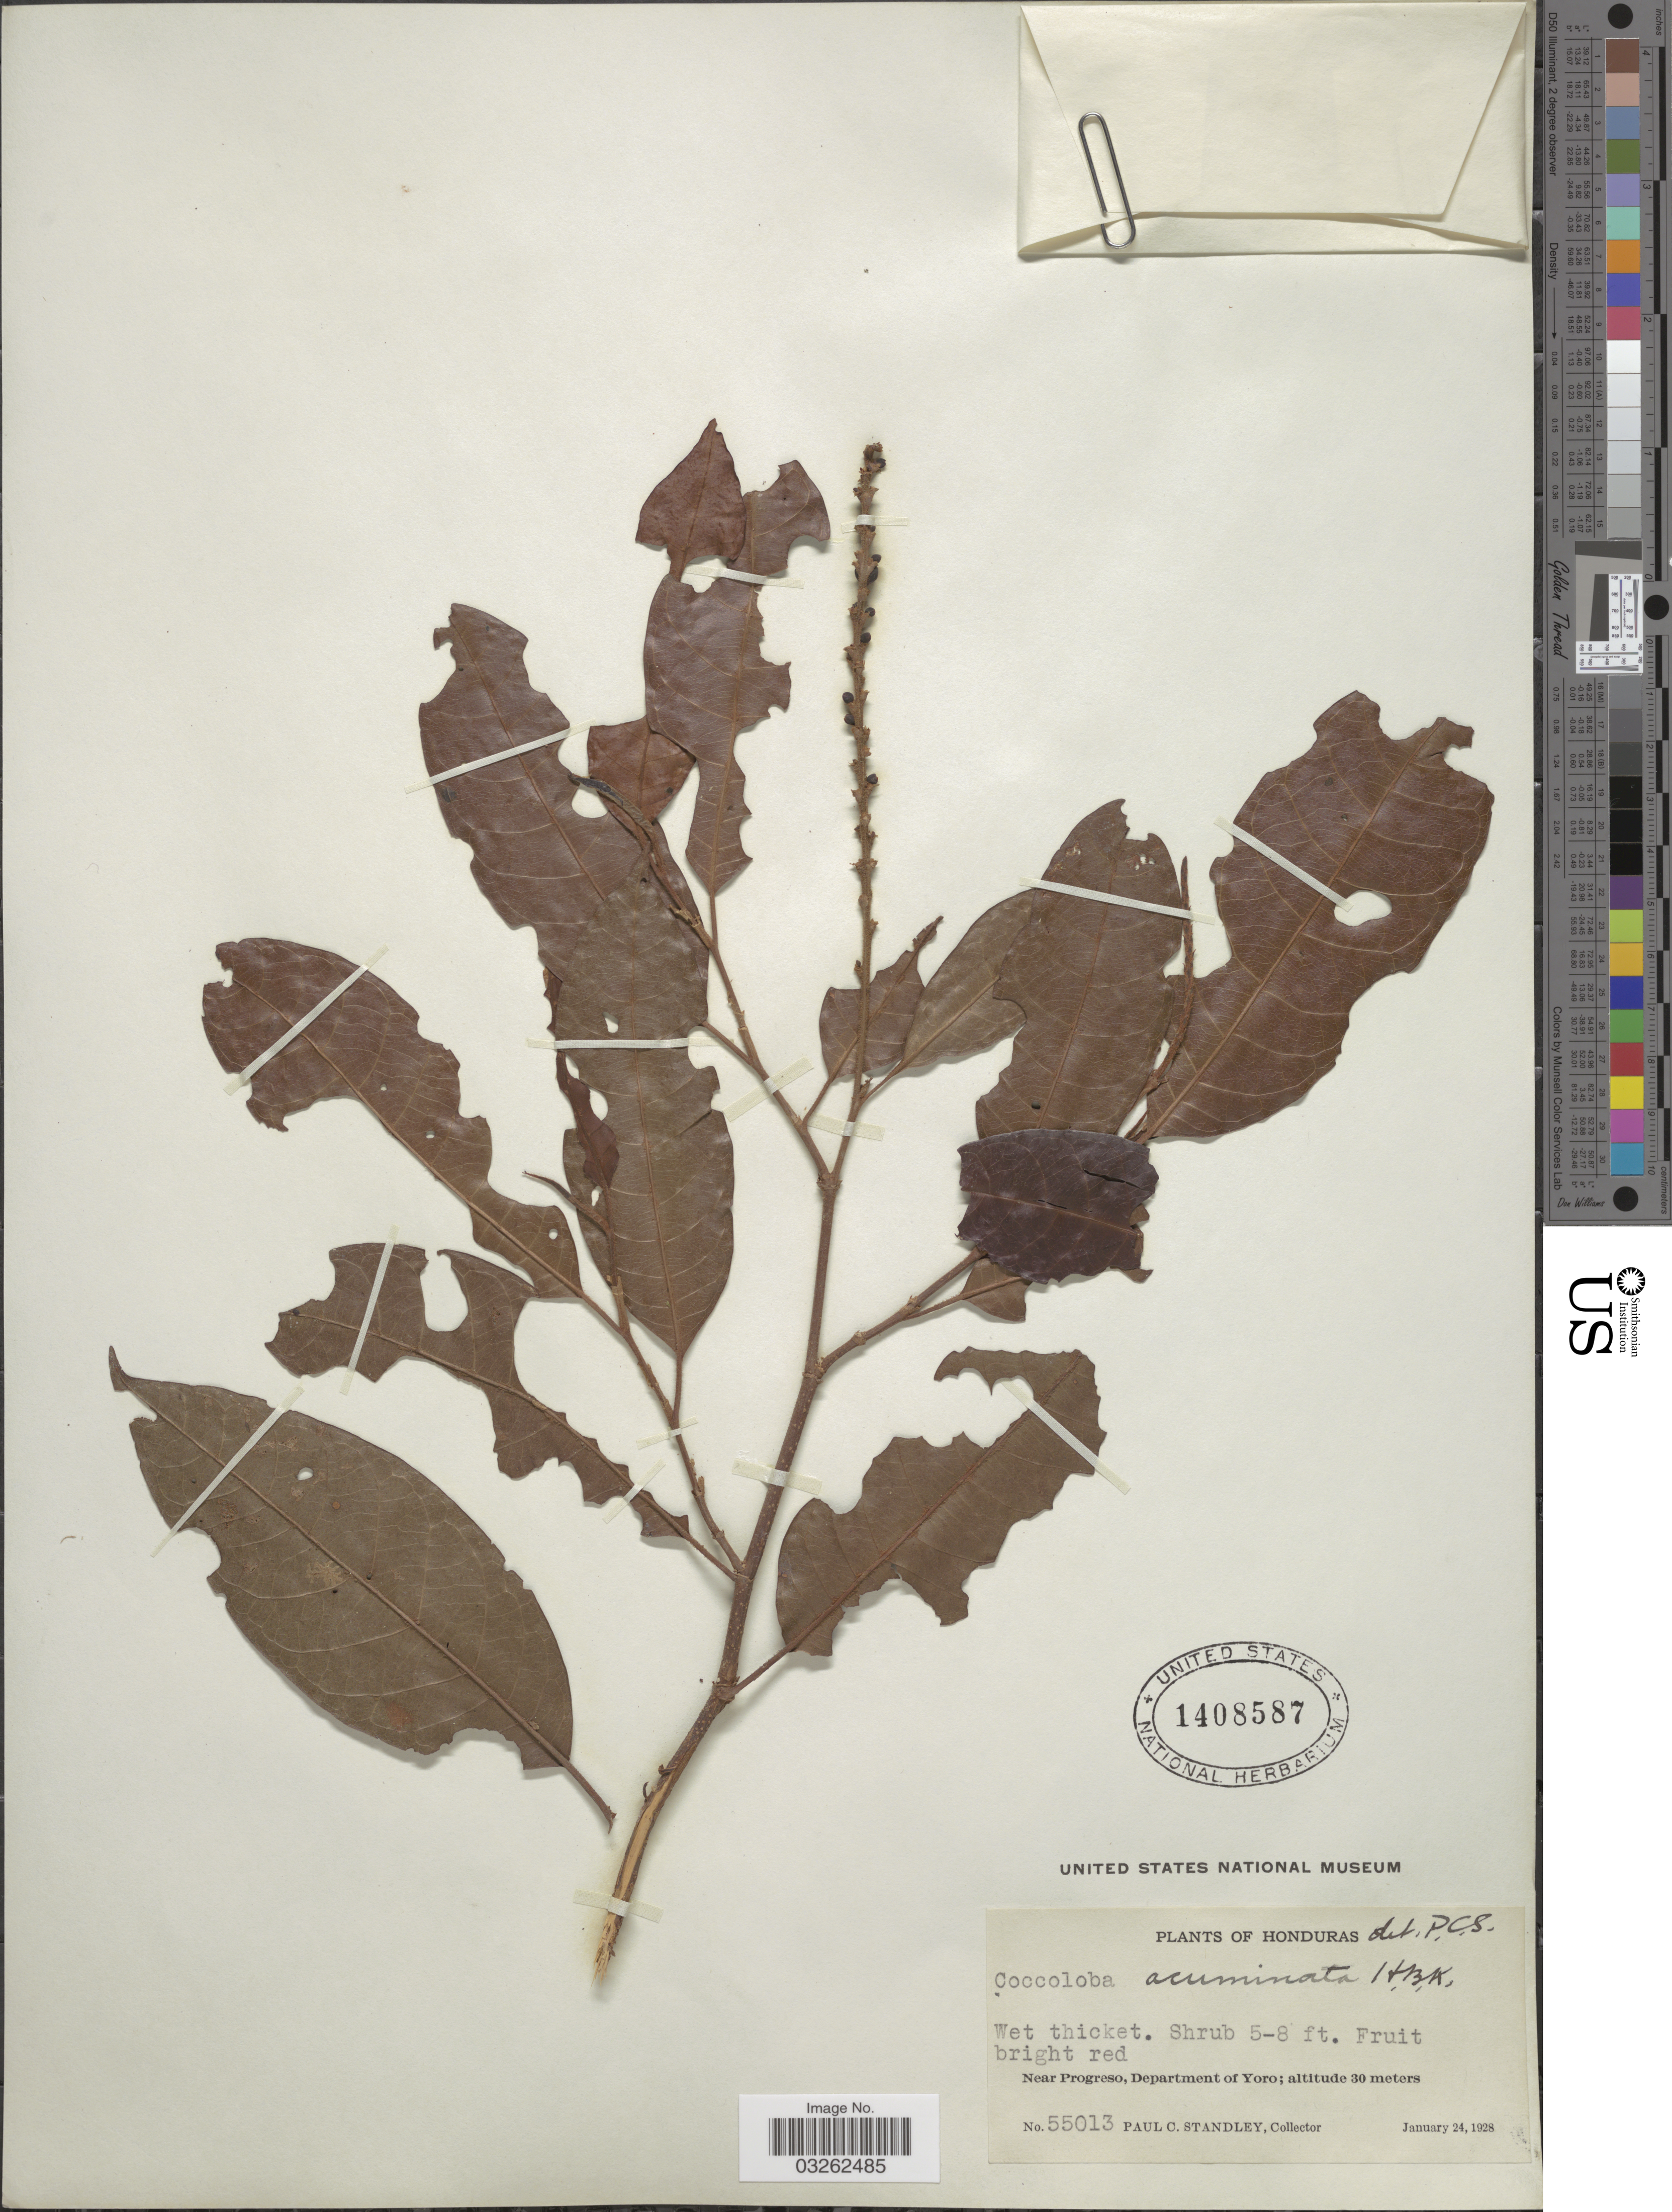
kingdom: Plantae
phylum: Tracheophyta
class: Magnoliopsida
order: Caryophyllales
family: Polygonaceae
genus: Coccoloba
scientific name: Coccoloba acuminata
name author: Kunth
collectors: P. C. Standley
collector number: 55013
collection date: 1928-01-24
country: Honduras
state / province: Yoro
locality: Near Progreso, Department of Yoro.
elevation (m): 30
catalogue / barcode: US 1408587